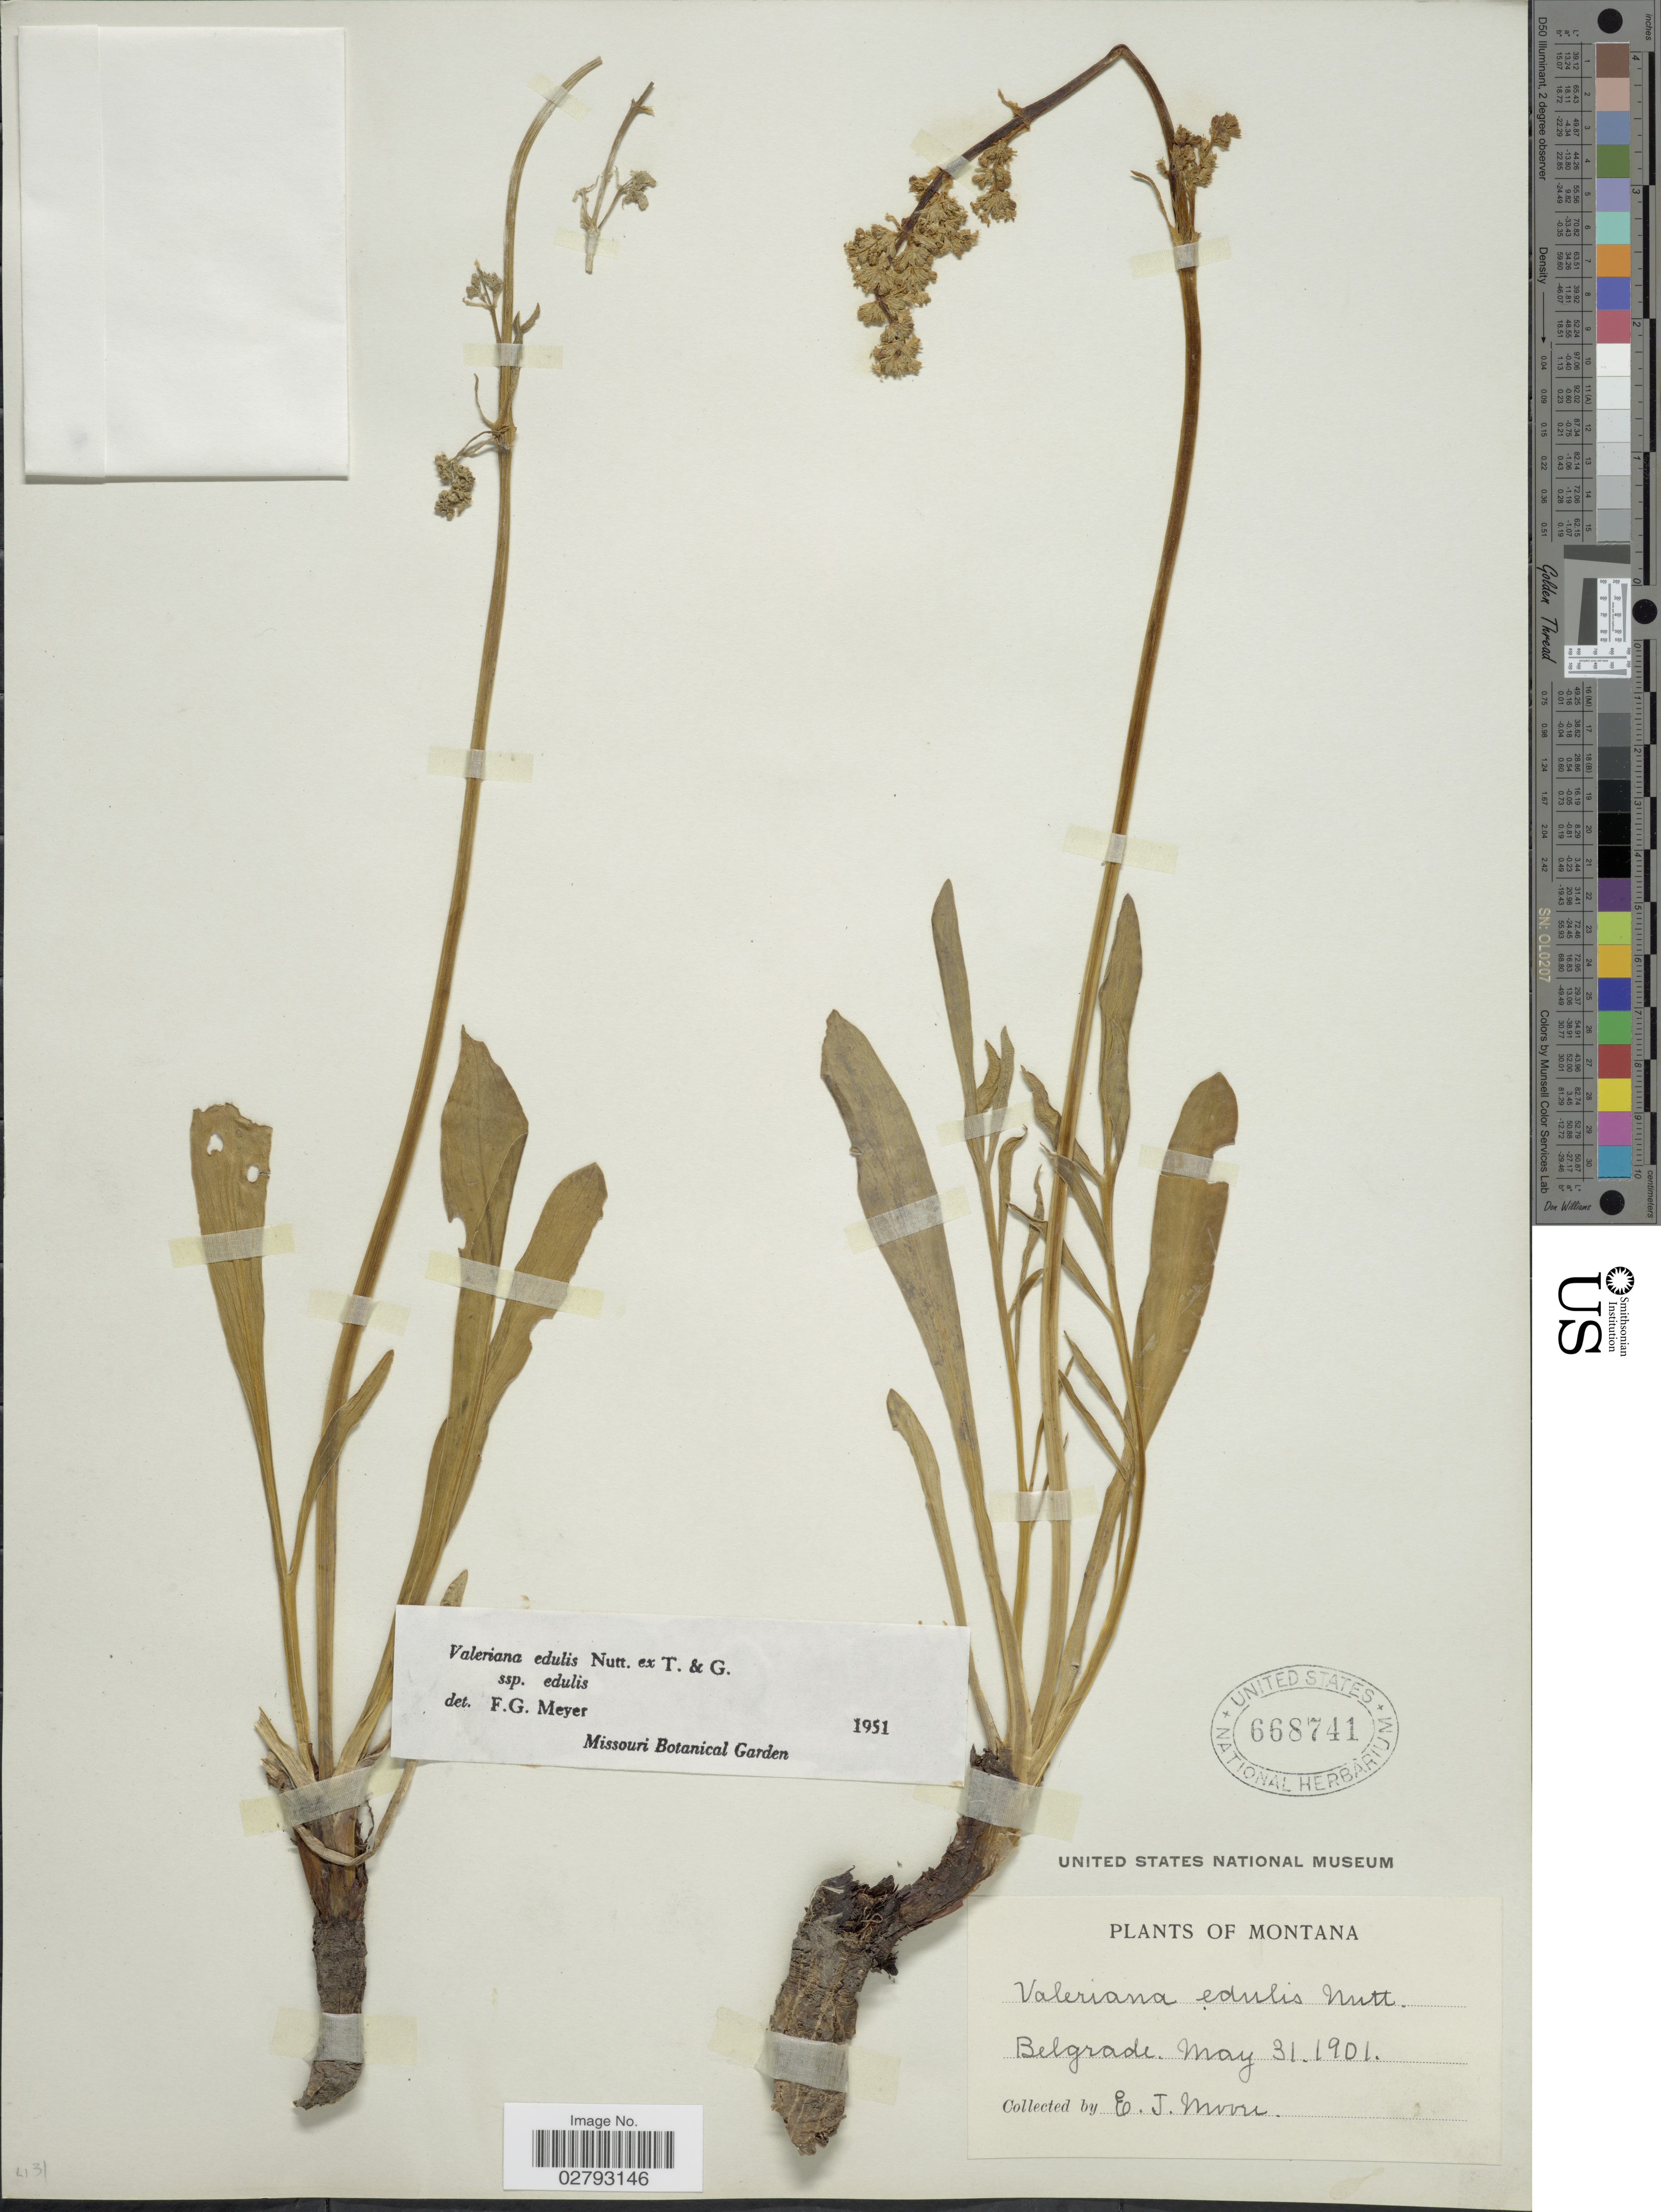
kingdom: Plantae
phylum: Tracheophyta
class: Magnoliopsida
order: Dipsacales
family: Caprifoliaceae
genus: Valeriana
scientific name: Valeriana edulis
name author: Nutt.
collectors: E. Moore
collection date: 1901-05-31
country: United States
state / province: Montana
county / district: Gallatin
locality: Belgrade.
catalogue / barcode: US 668741